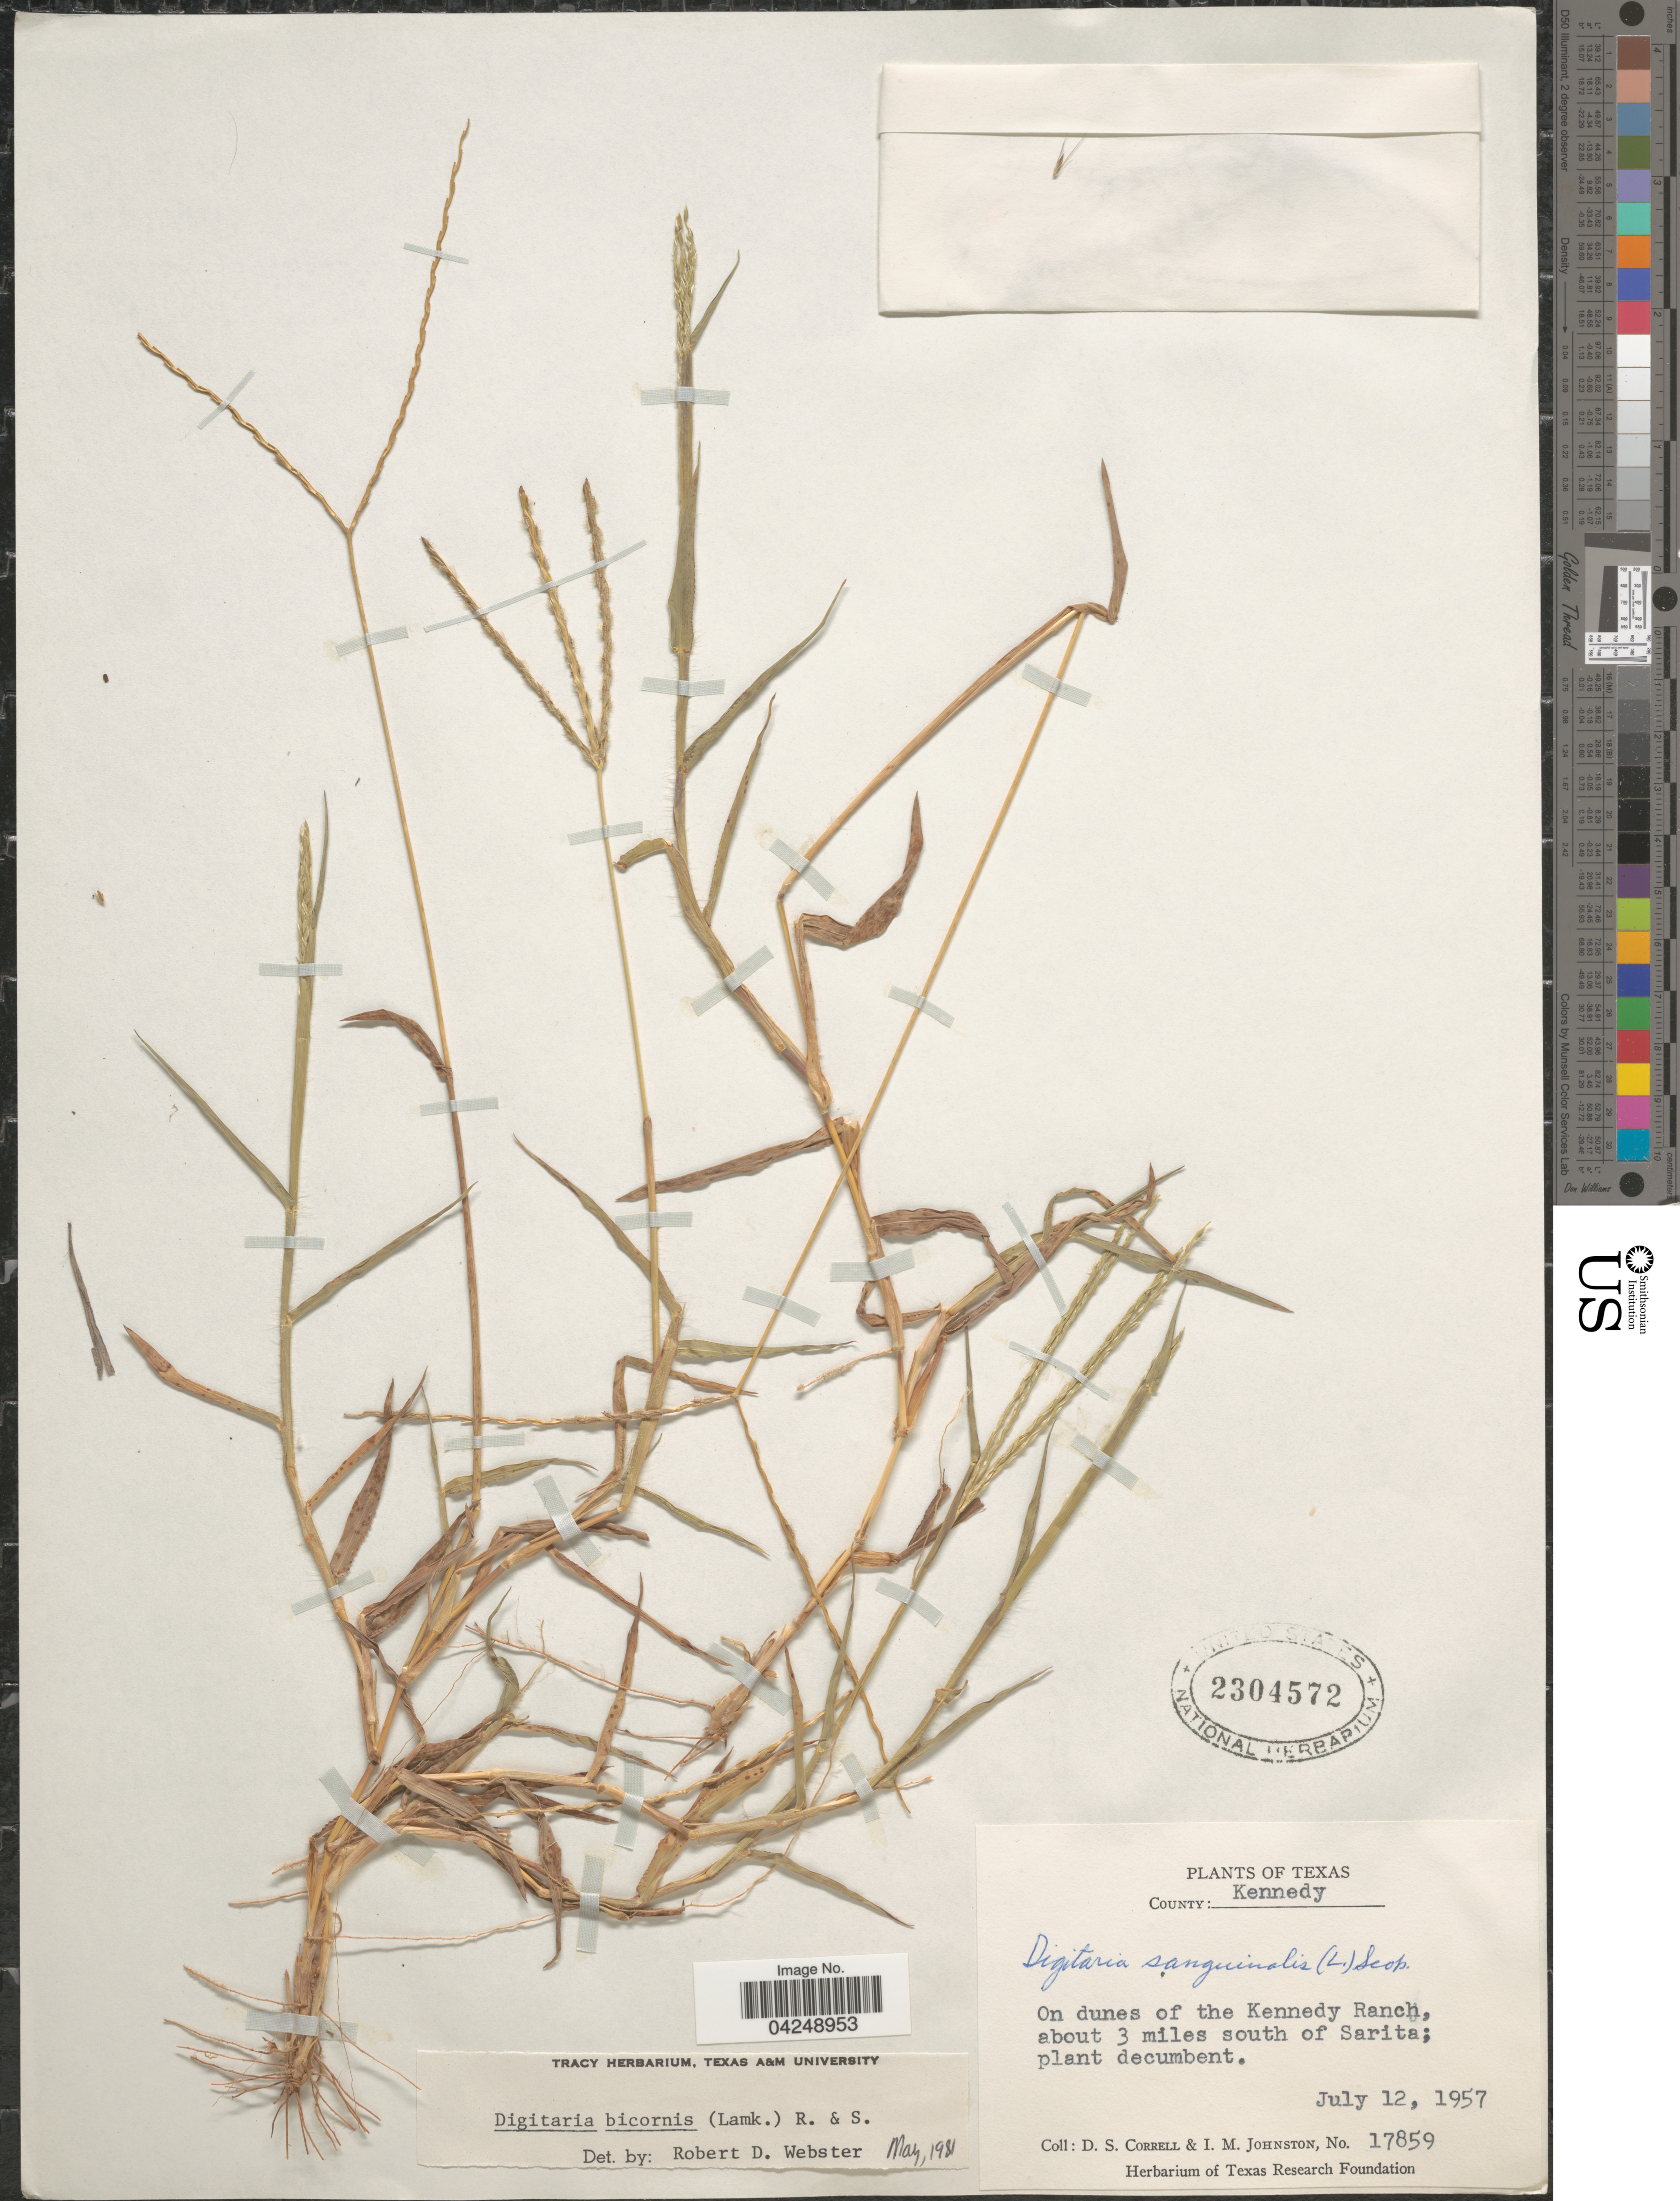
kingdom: Plantae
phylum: Tracheophyta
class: Liliopsida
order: Poales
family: Poaceae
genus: Digitaria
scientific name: Digitaria bicornis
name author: (Lam.) Roem. & Schult.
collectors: D. S. Correll & I.M. Johnston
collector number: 17859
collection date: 1957-07-12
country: United States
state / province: Texas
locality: County: Kennedy. On dunes of the Kennedy Ranch, about 3 miles south of Sarita.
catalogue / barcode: US 2304572